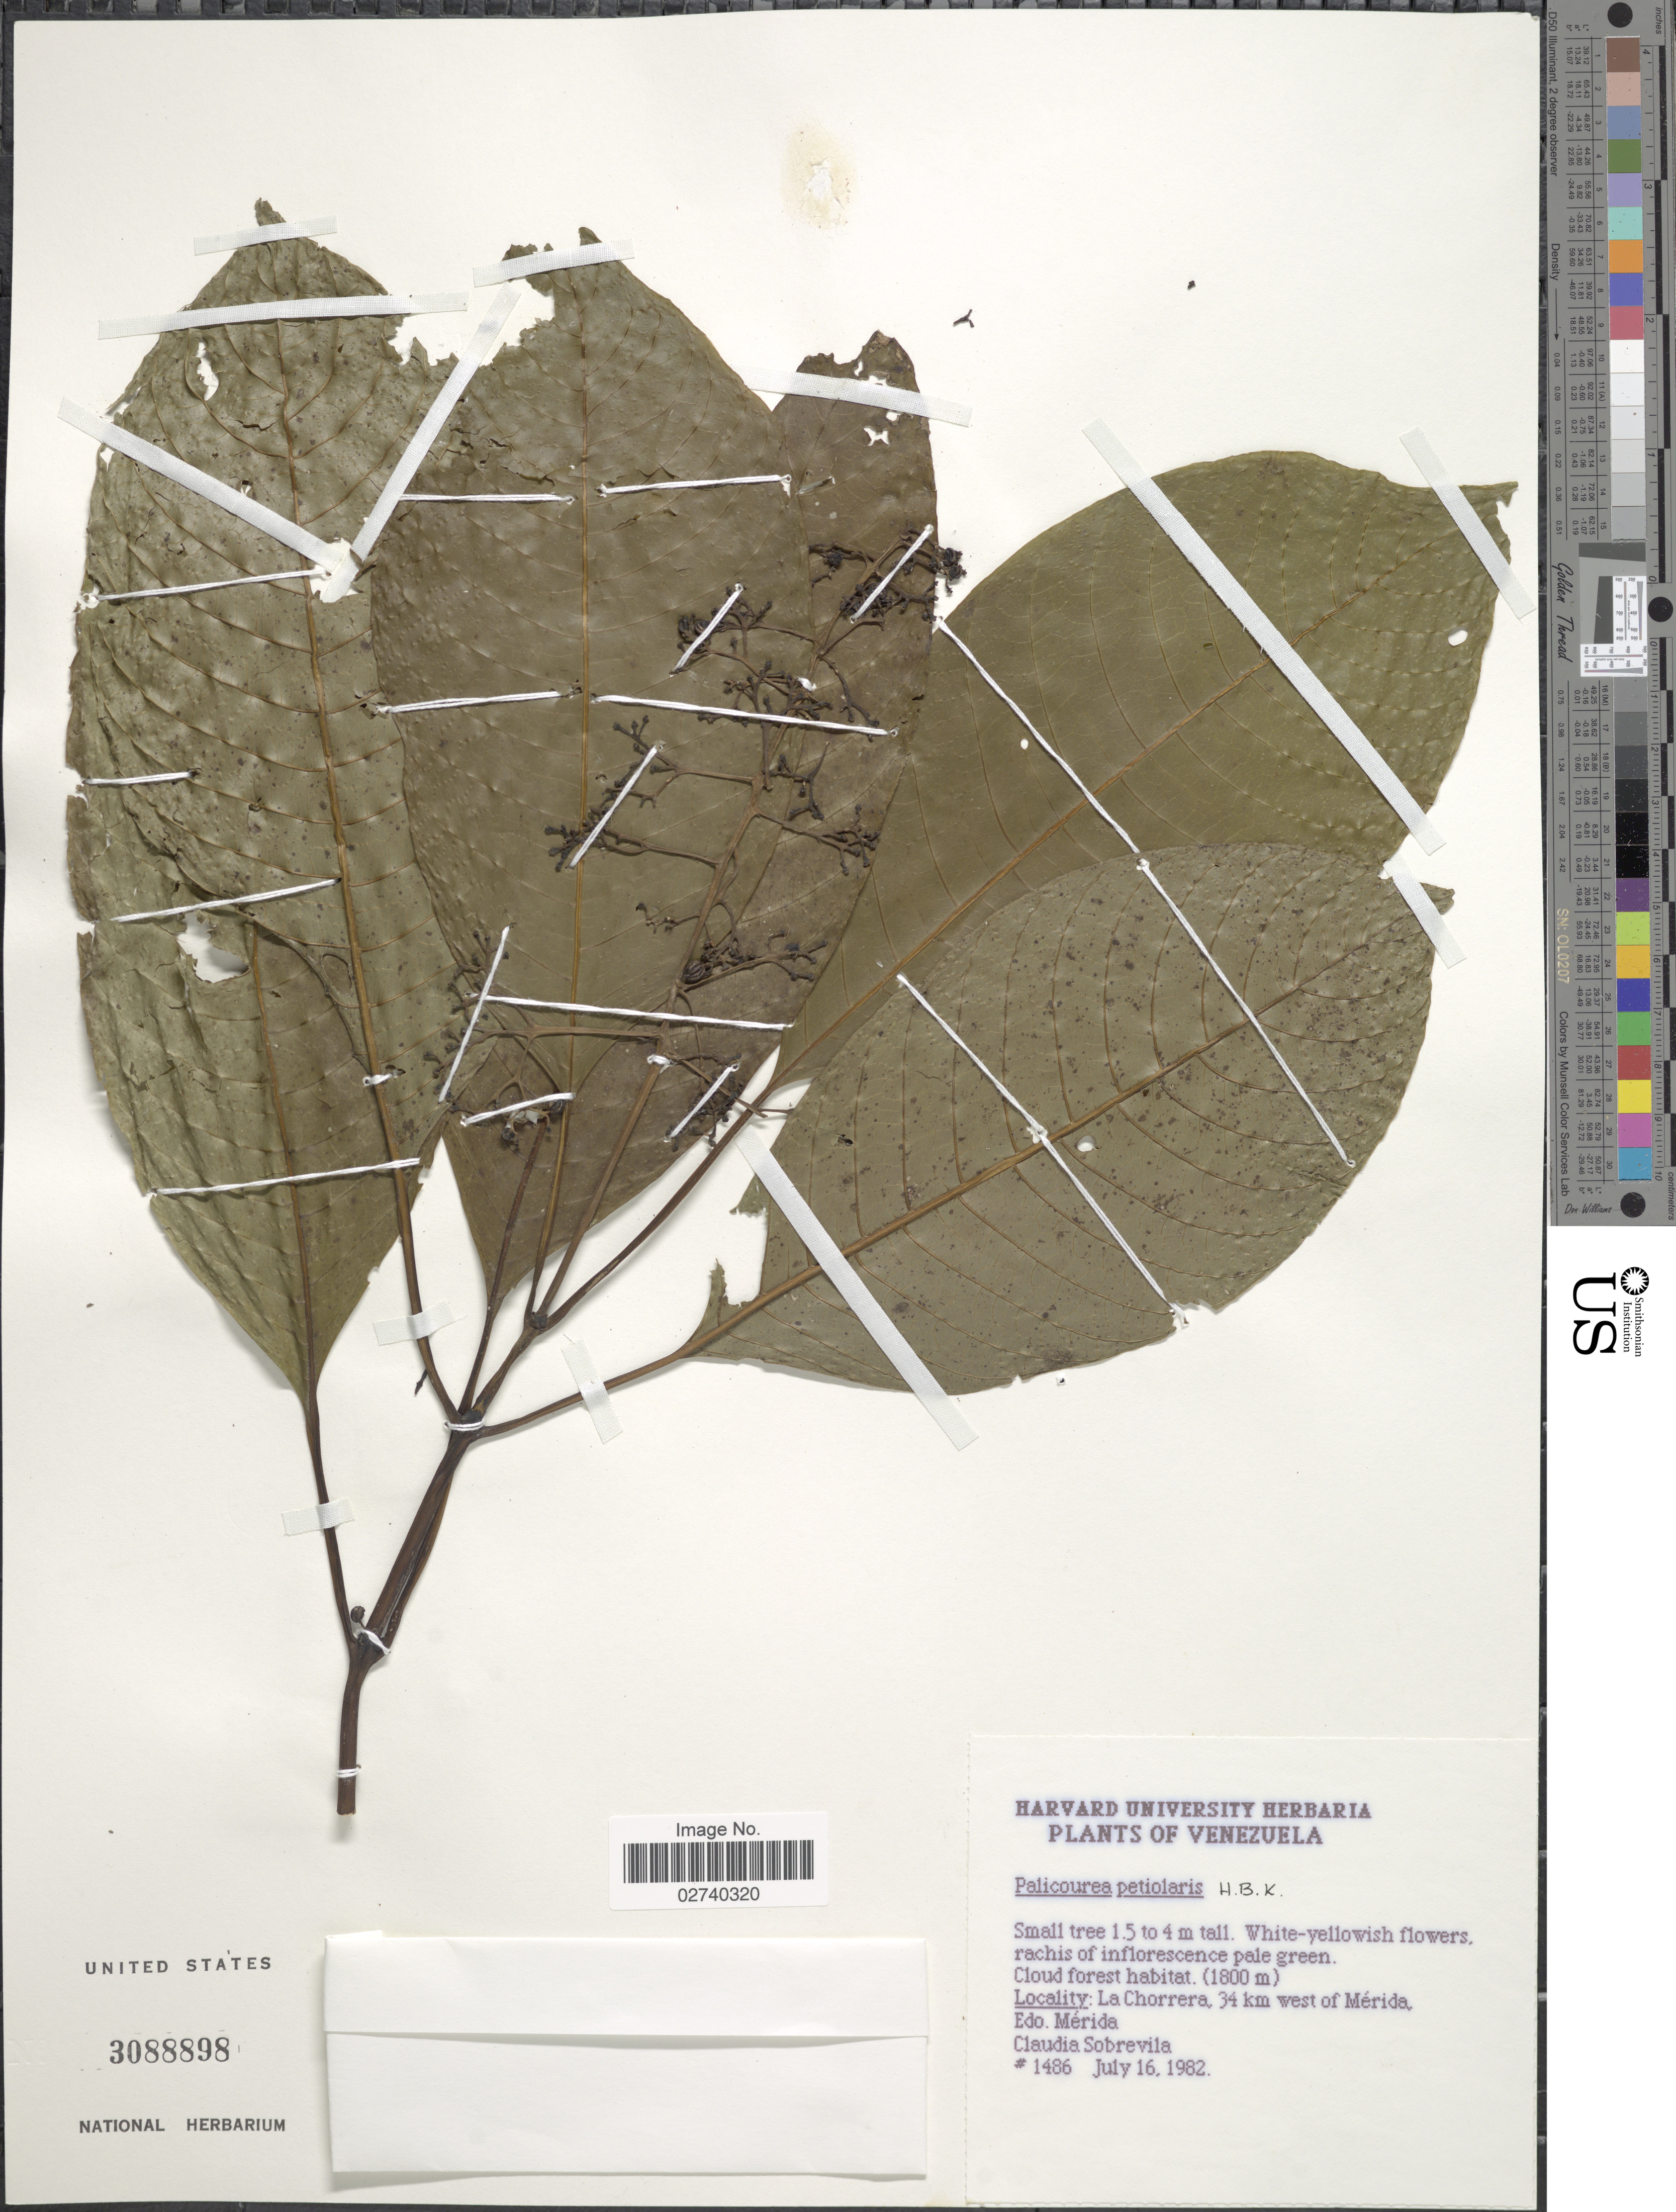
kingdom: Plantae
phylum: Tracheophyta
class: Magnoliopsida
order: Gentianales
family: Rubiaceae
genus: Palicourea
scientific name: Palicourea petiolaris Kunth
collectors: C. Sobrevila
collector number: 1486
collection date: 1982-07-16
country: Venezuela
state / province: Mérida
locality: La Chorrera, 34 km west of Merida.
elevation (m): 1800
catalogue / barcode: US 3088898